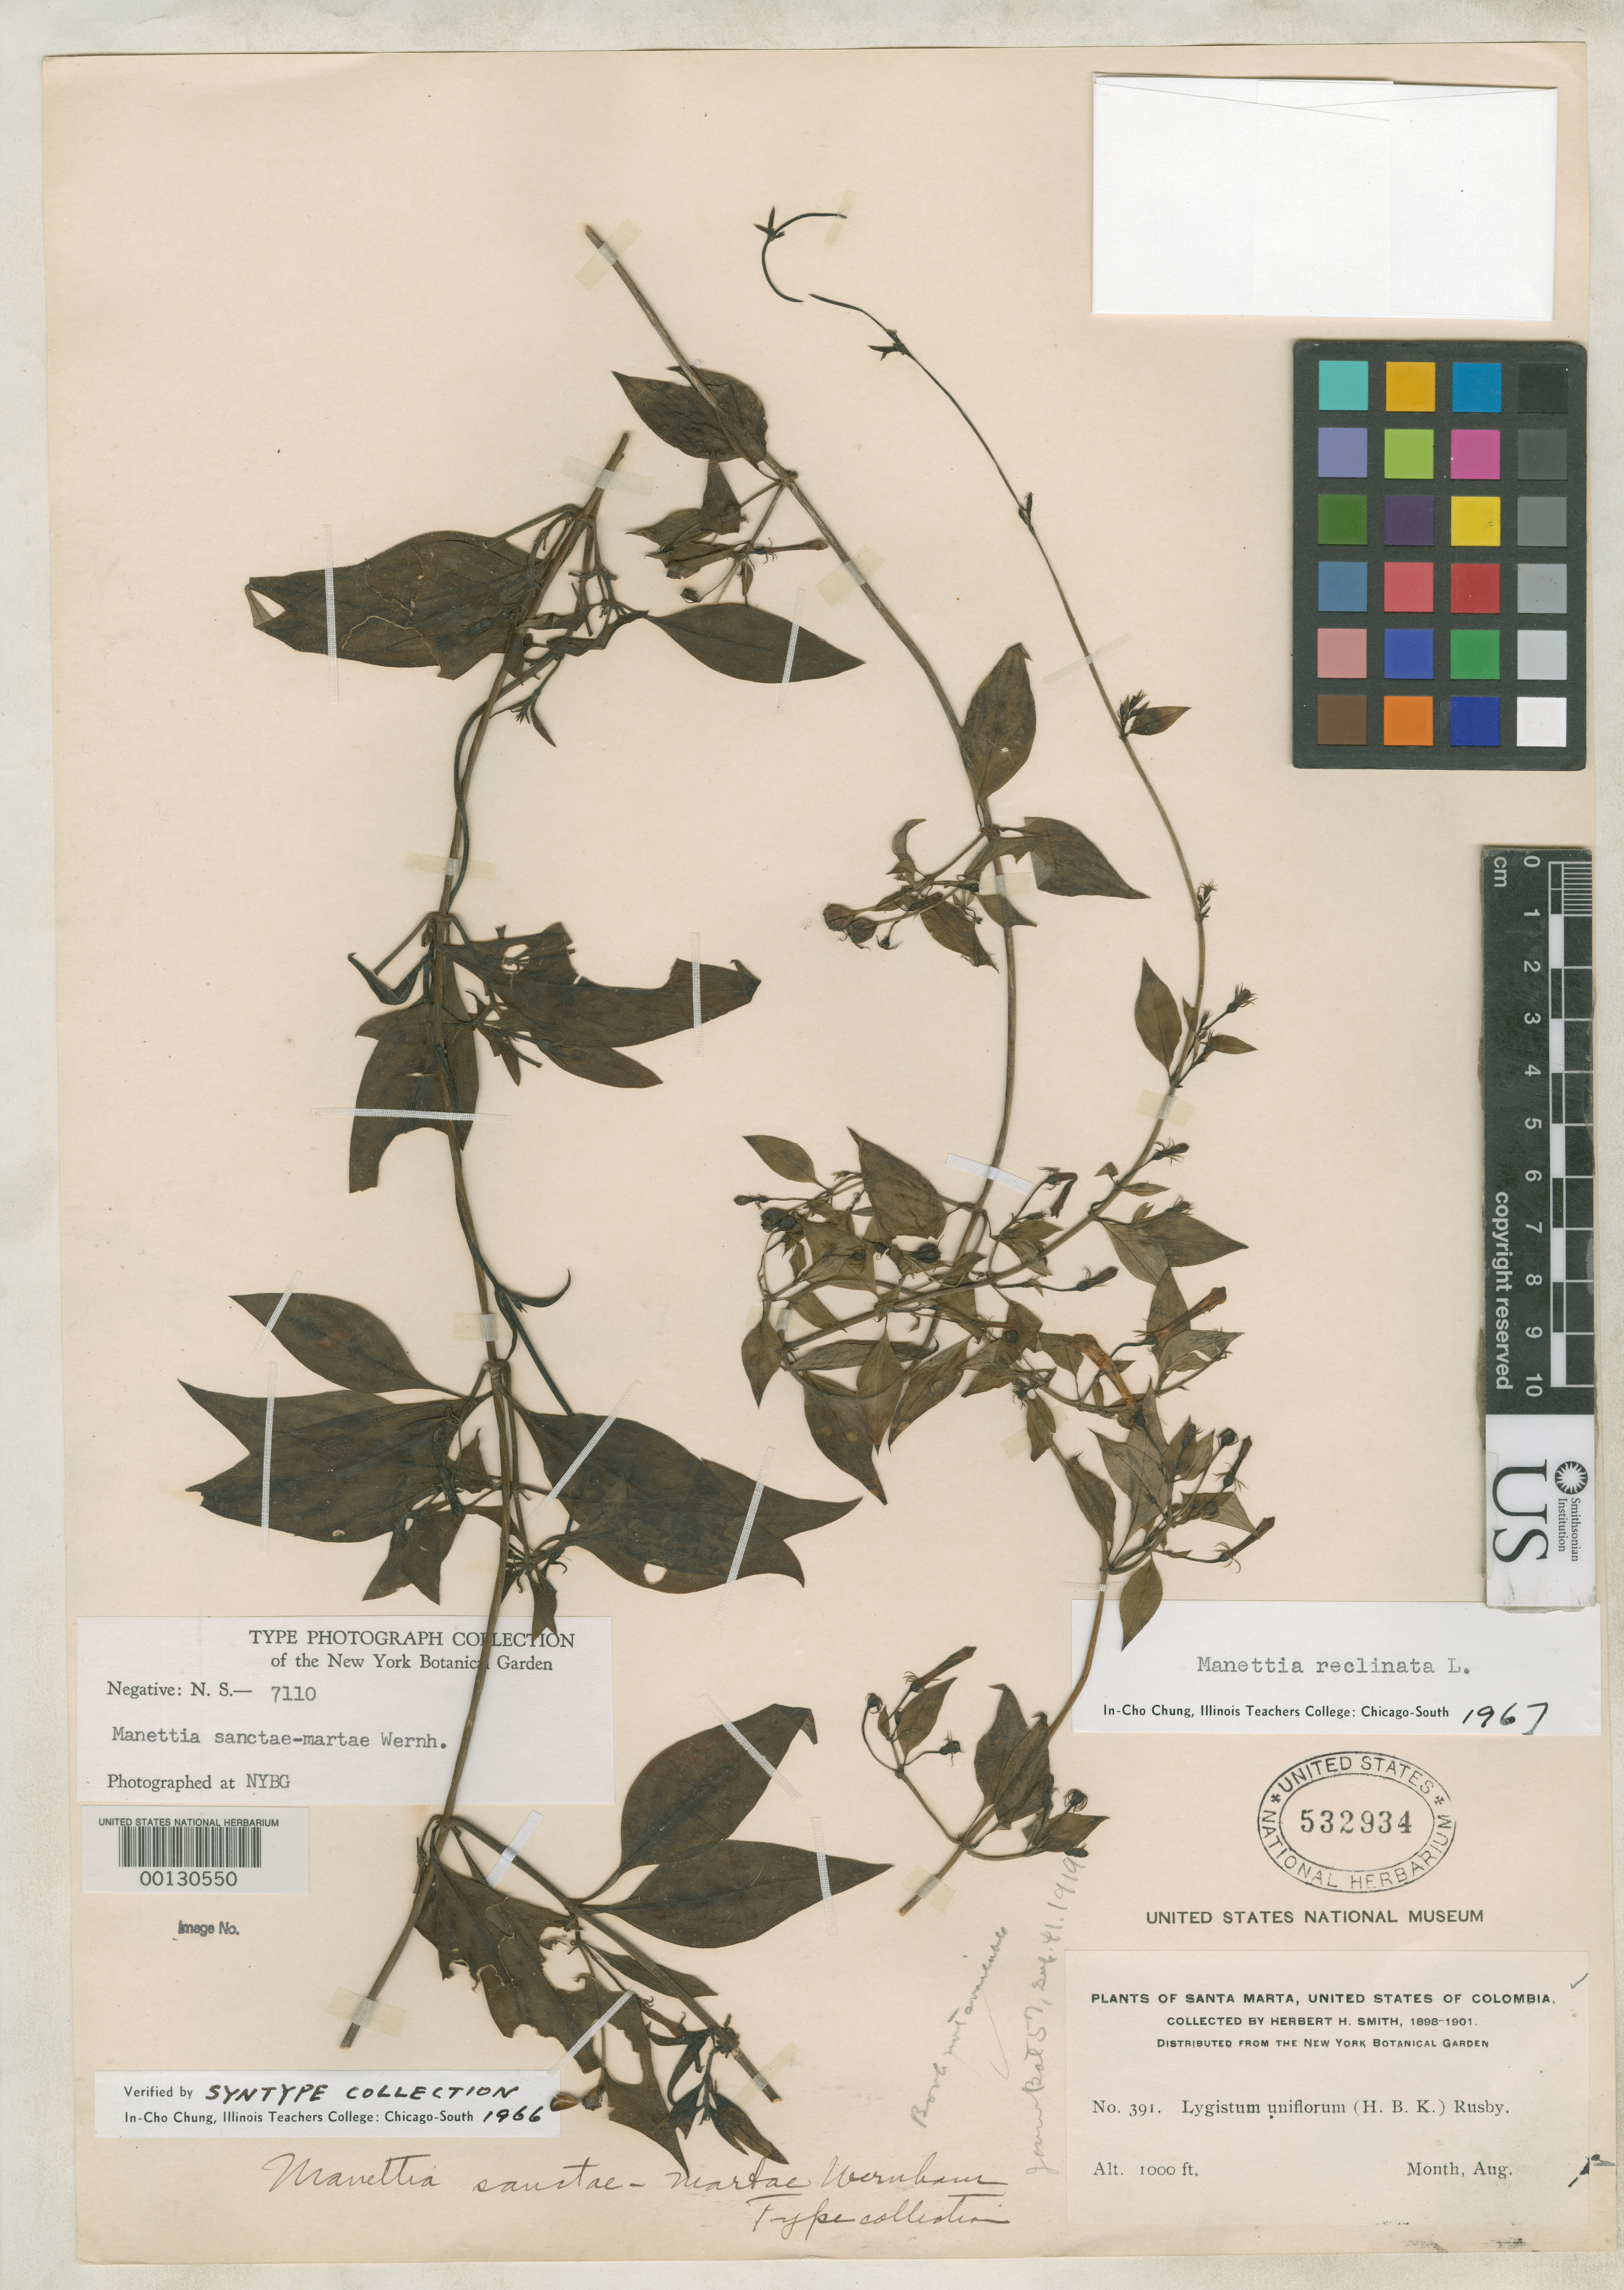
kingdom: Plantae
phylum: Tracheophyta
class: Magnoliopsida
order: Gentianales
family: Rubiaceae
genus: Manettia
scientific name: Manettia sanctae-martae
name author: Wernham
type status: Type Collection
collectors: Herbert H. Smith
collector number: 391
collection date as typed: Aug 1898 to -- Aug 1901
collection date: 1898-08/1901-08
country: Colombia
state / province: Magdalena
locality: Santa Marta.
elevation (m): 305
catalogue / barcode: US 532934